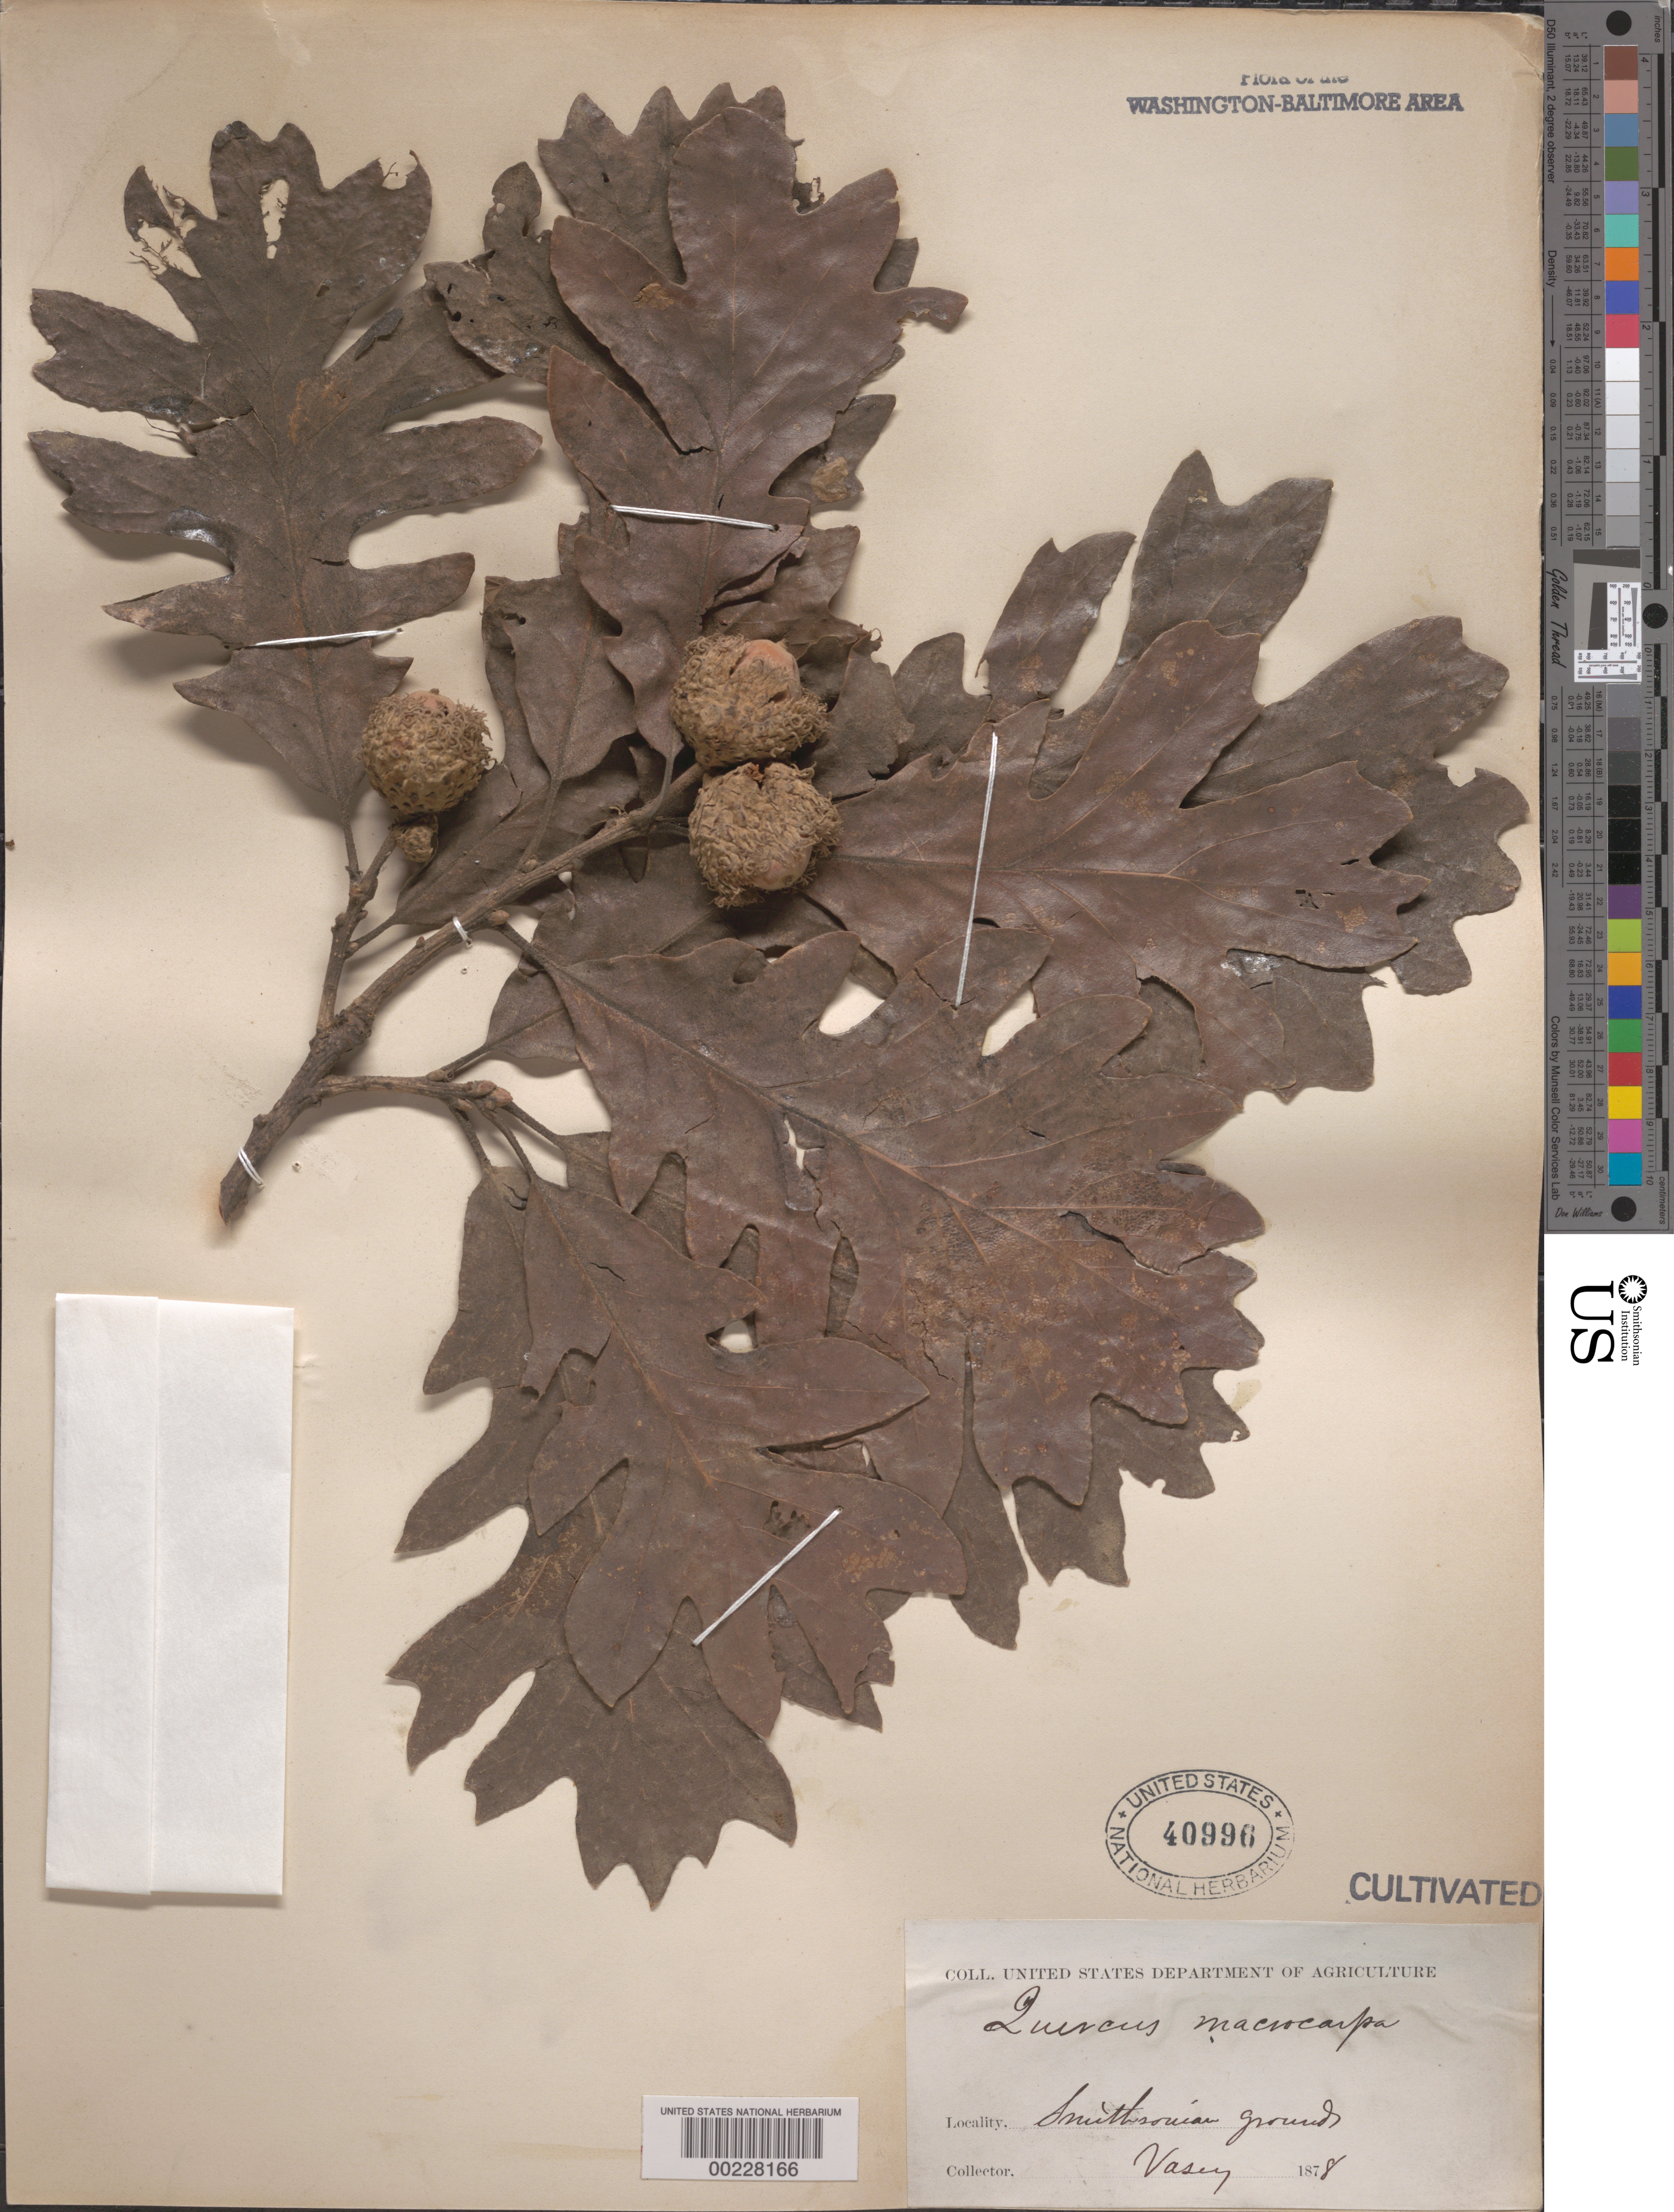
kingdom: Plantae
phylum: Tracheophyta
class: Magnoliopsida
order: Fagales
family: Fagaceae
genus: Quercus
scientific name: Quercus macrocarpa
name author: Michx.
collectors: G. R. Vasey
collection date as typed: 1878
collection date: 1878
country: United States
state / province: District of Columbia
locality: Smithsonian grounds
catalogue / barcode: US 40996